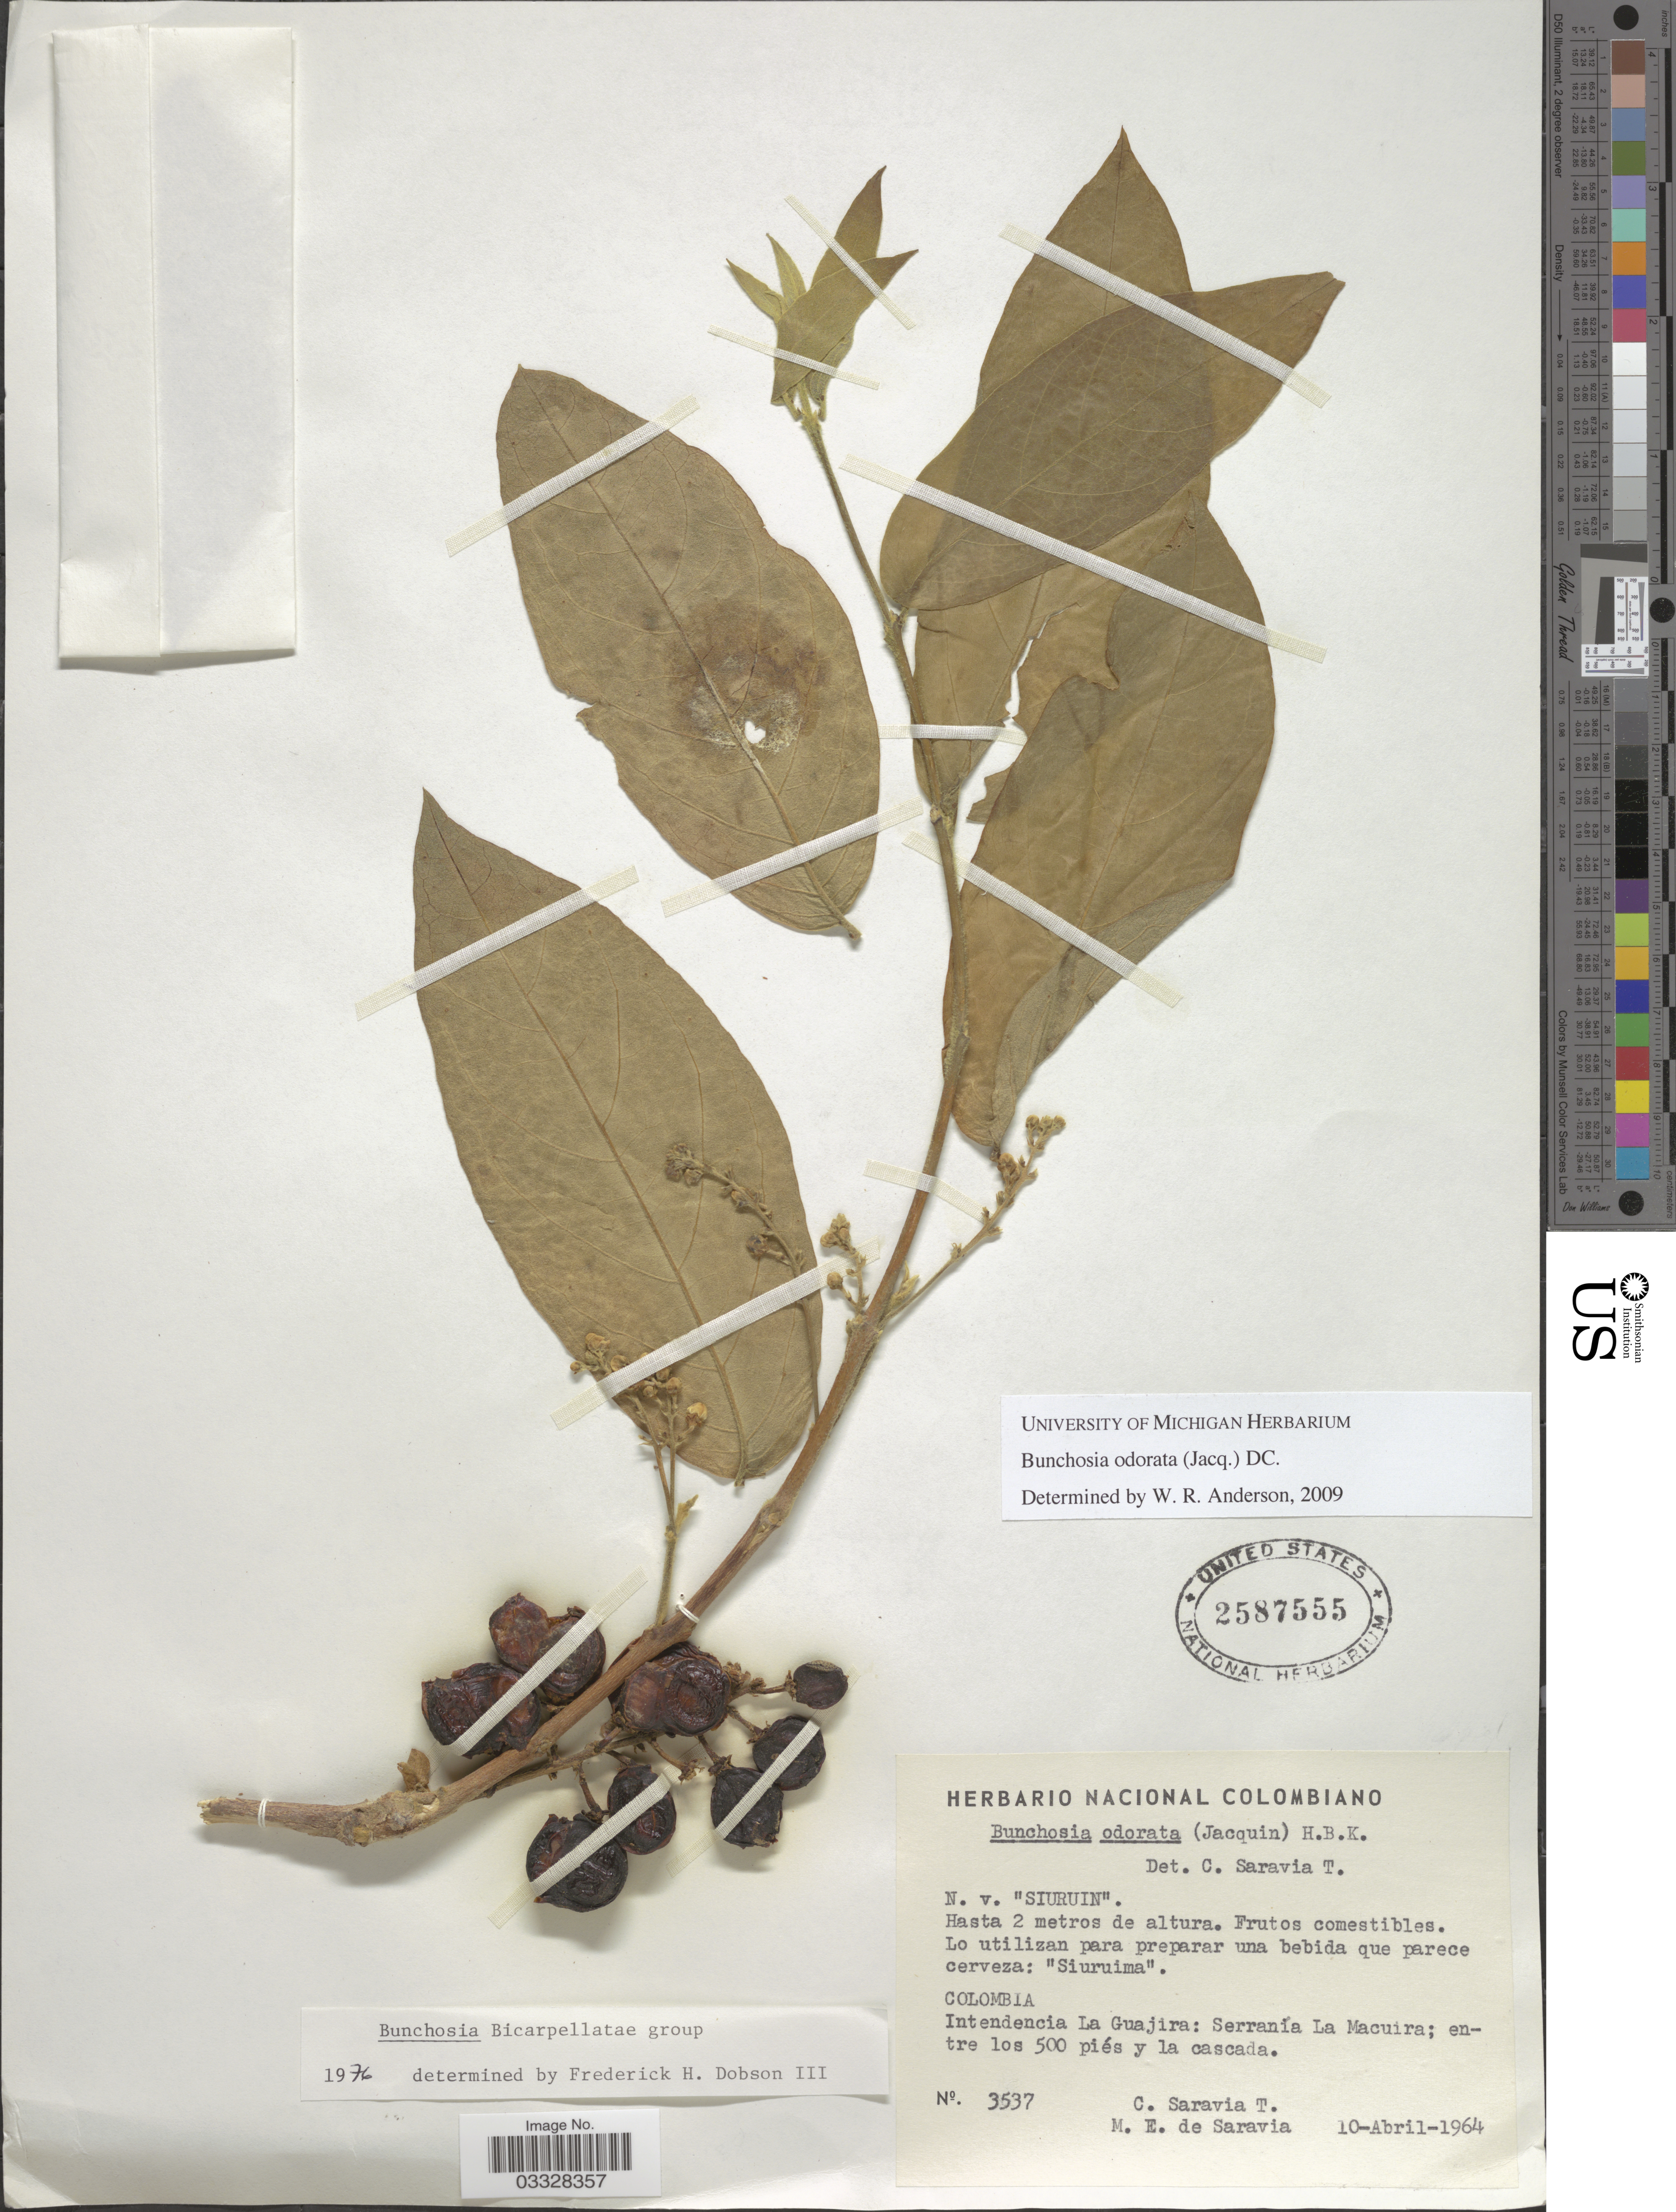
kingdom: Plantae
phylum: Tracheophyta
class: Magnoliopsida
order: Malpighiales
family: Malpighiaceae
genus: Bunchosia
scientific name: Bunchosia odorata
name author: (Jacq.) DC.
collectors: C. Saravia T. & M. E. Saravia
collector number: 3537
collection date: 1964-04-10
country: Colombia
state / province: La Guajira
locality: Intendencia La Guajira: Serranía La Macuira.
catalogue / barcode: US 2587555